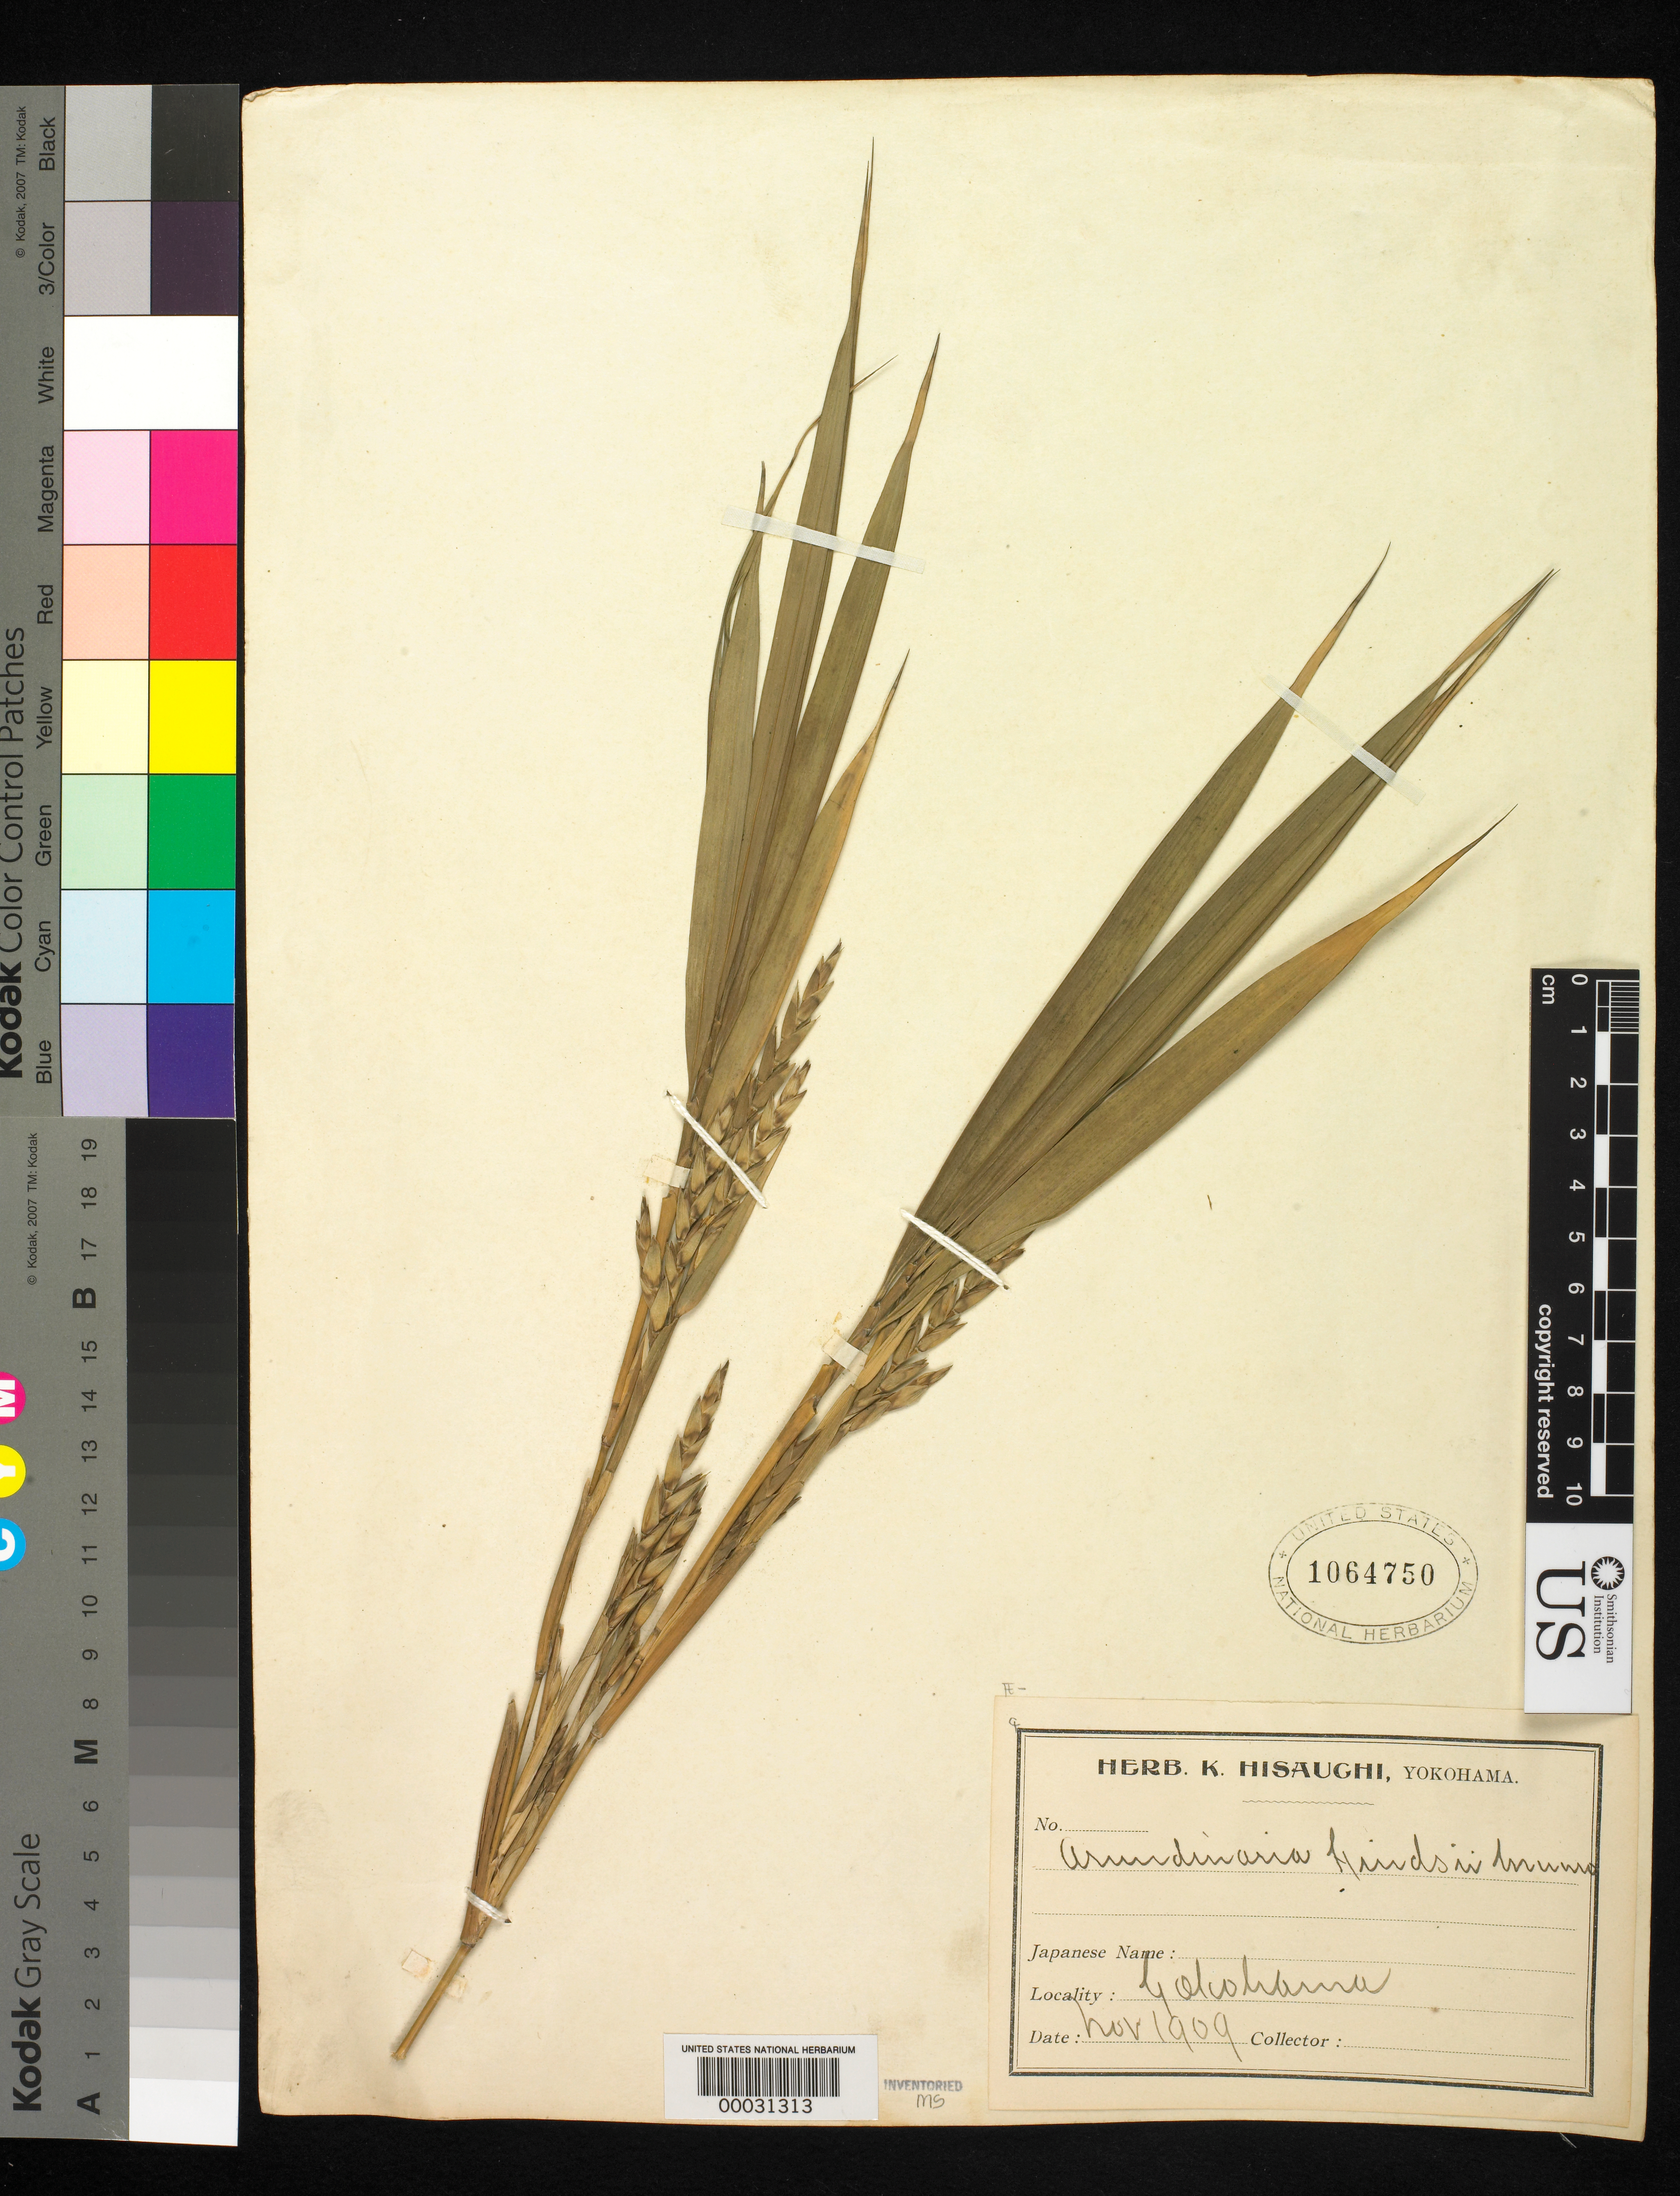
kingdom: Plantae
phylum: Tracheophyta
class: Liliopsida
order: Poales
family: Poaceae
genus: Pseudosasa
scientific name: Pseudosasa hindsii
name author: (Munro) S.L. Chen & G.Y. Sheng ex T.G. Liang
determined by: Poaceae Reorganization Project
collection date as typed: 01 Nov 1909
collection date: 1909-11-01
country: Japan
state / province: Kanagawa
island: Honshu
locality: Yokohama.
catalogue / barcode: US 1064750